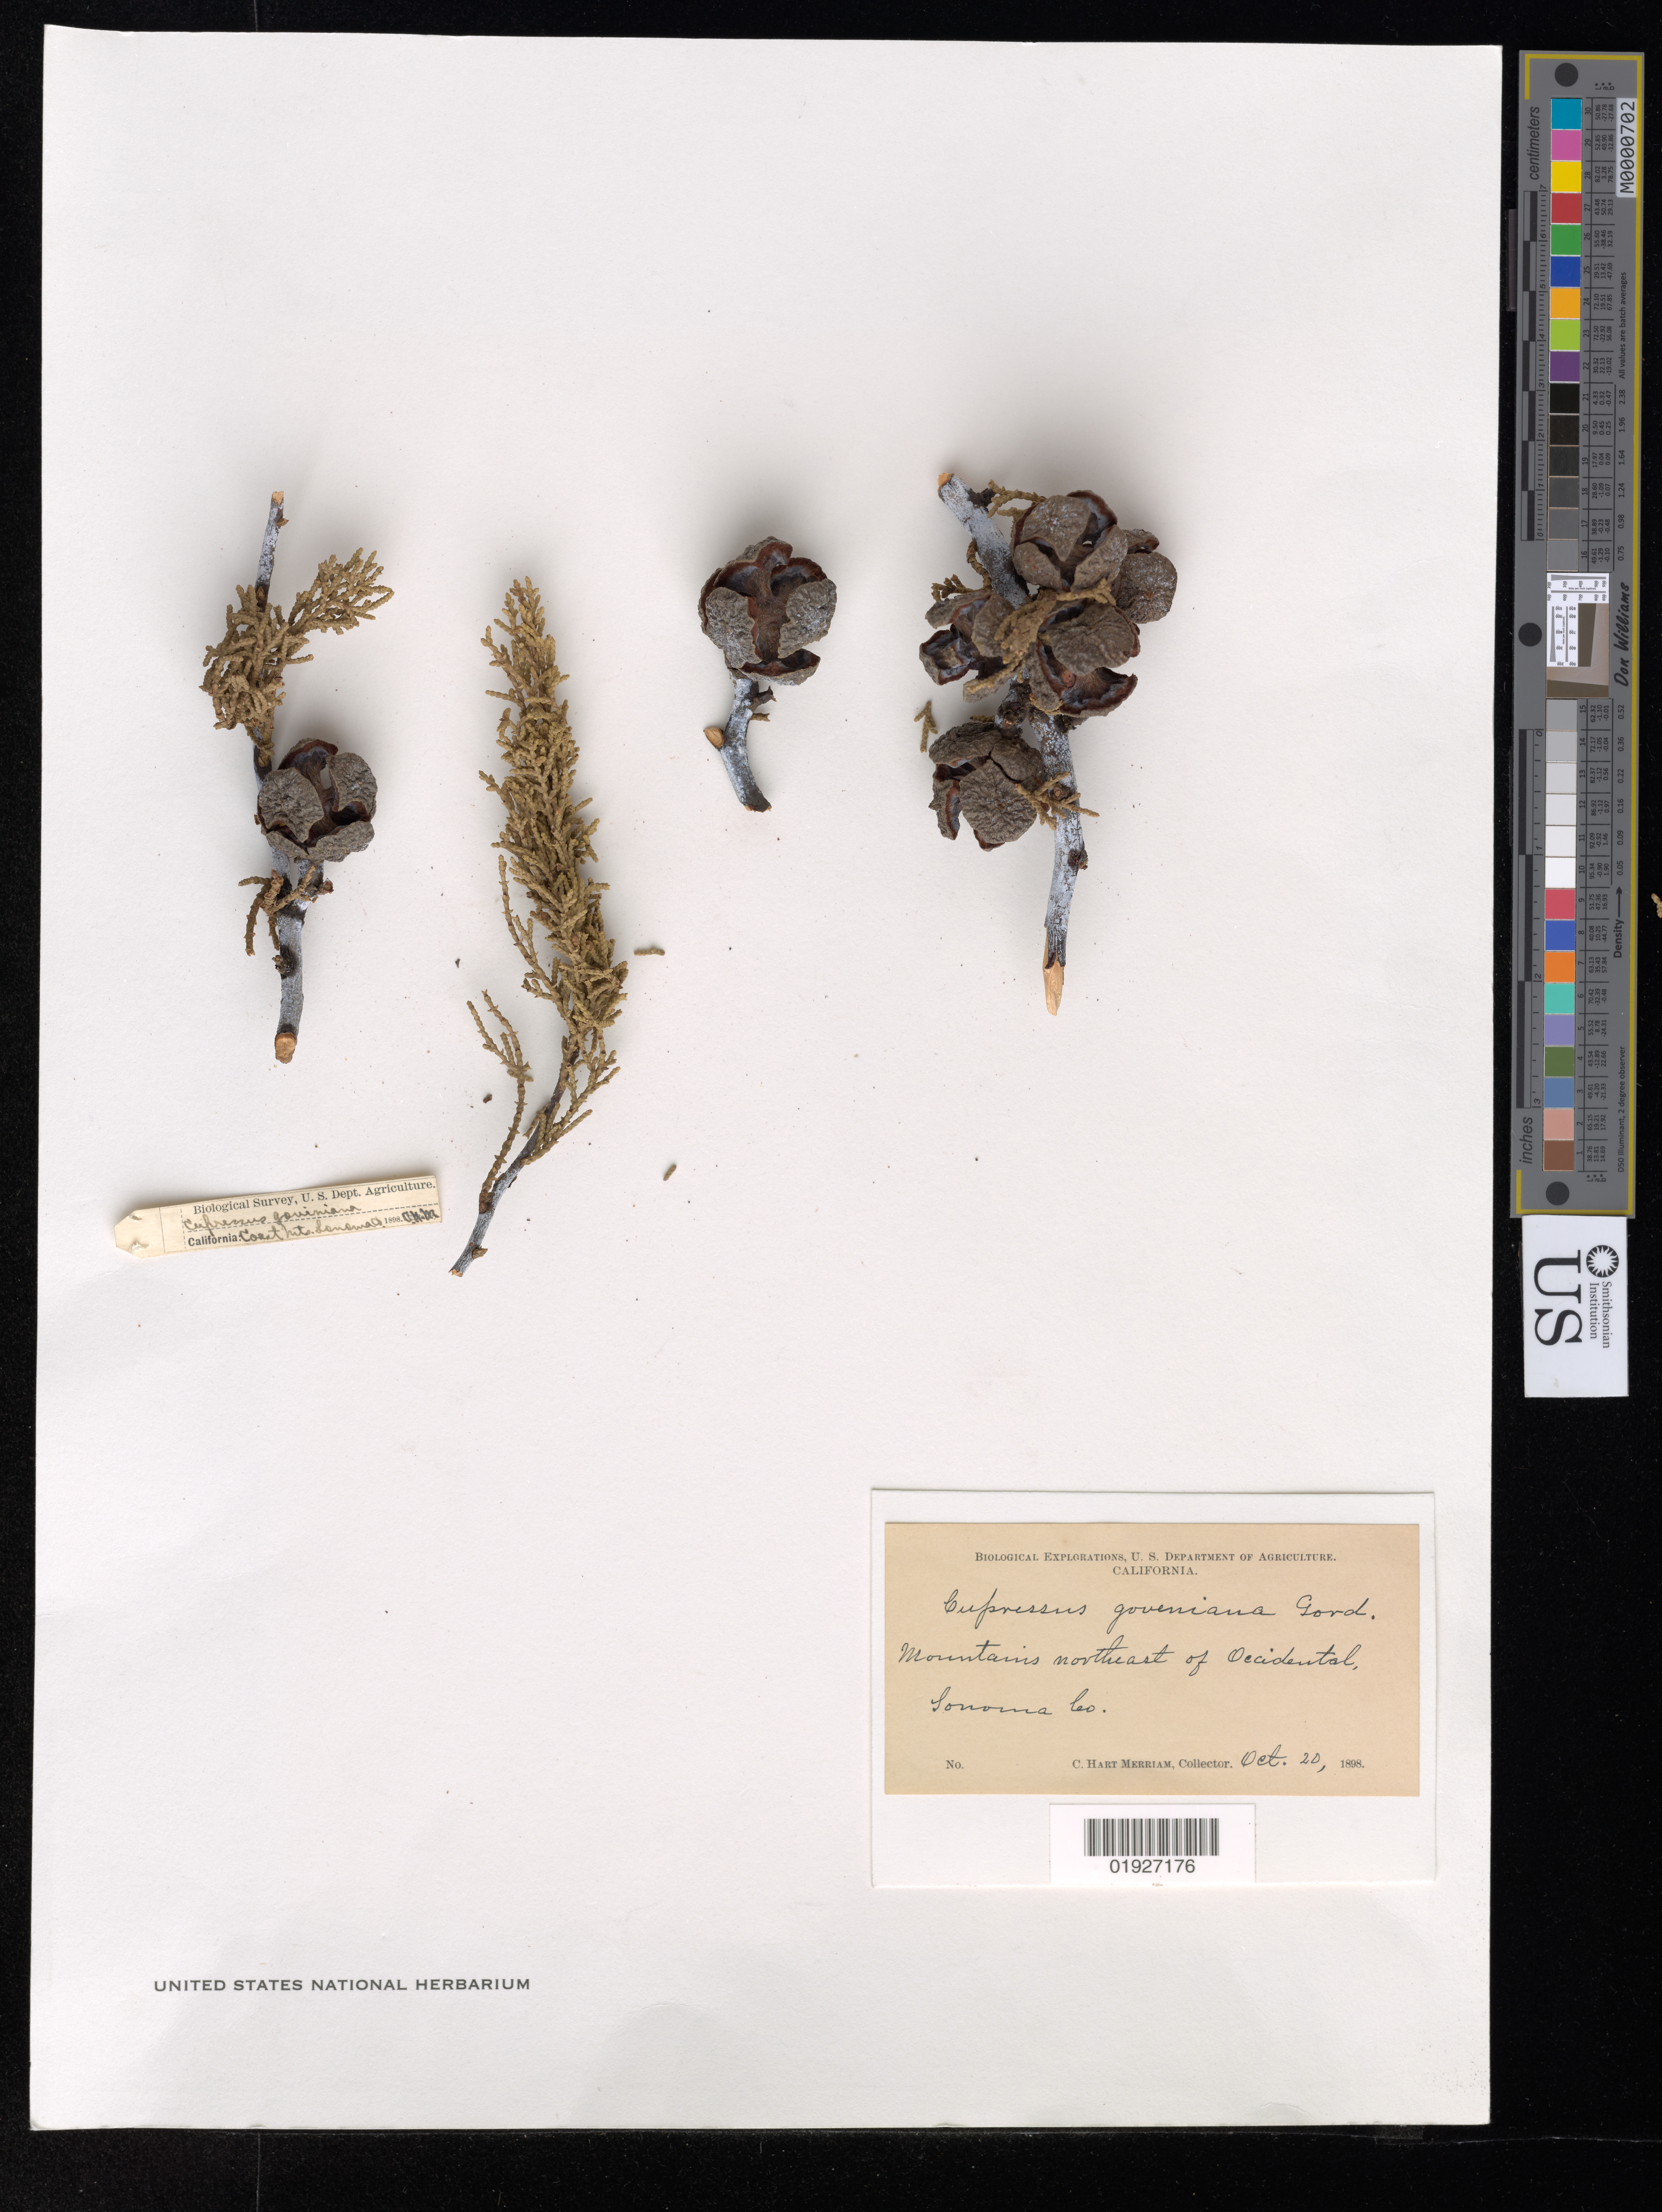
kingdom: Plantae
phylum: Tracheophyta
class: Pinopsida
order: Pinales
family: Cupressaceae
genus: Hesperocyparis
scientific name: Hesperocyparis goveniana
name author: (Gordon) Bartel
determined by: (US) Smithsonian Institution - National Museum of Natural History - Department of Botany (UNITED STATES)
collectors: C. Merriam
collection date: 1898-10-20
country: United States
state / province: California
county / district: Sonoma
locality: mountains northeast of Occidental